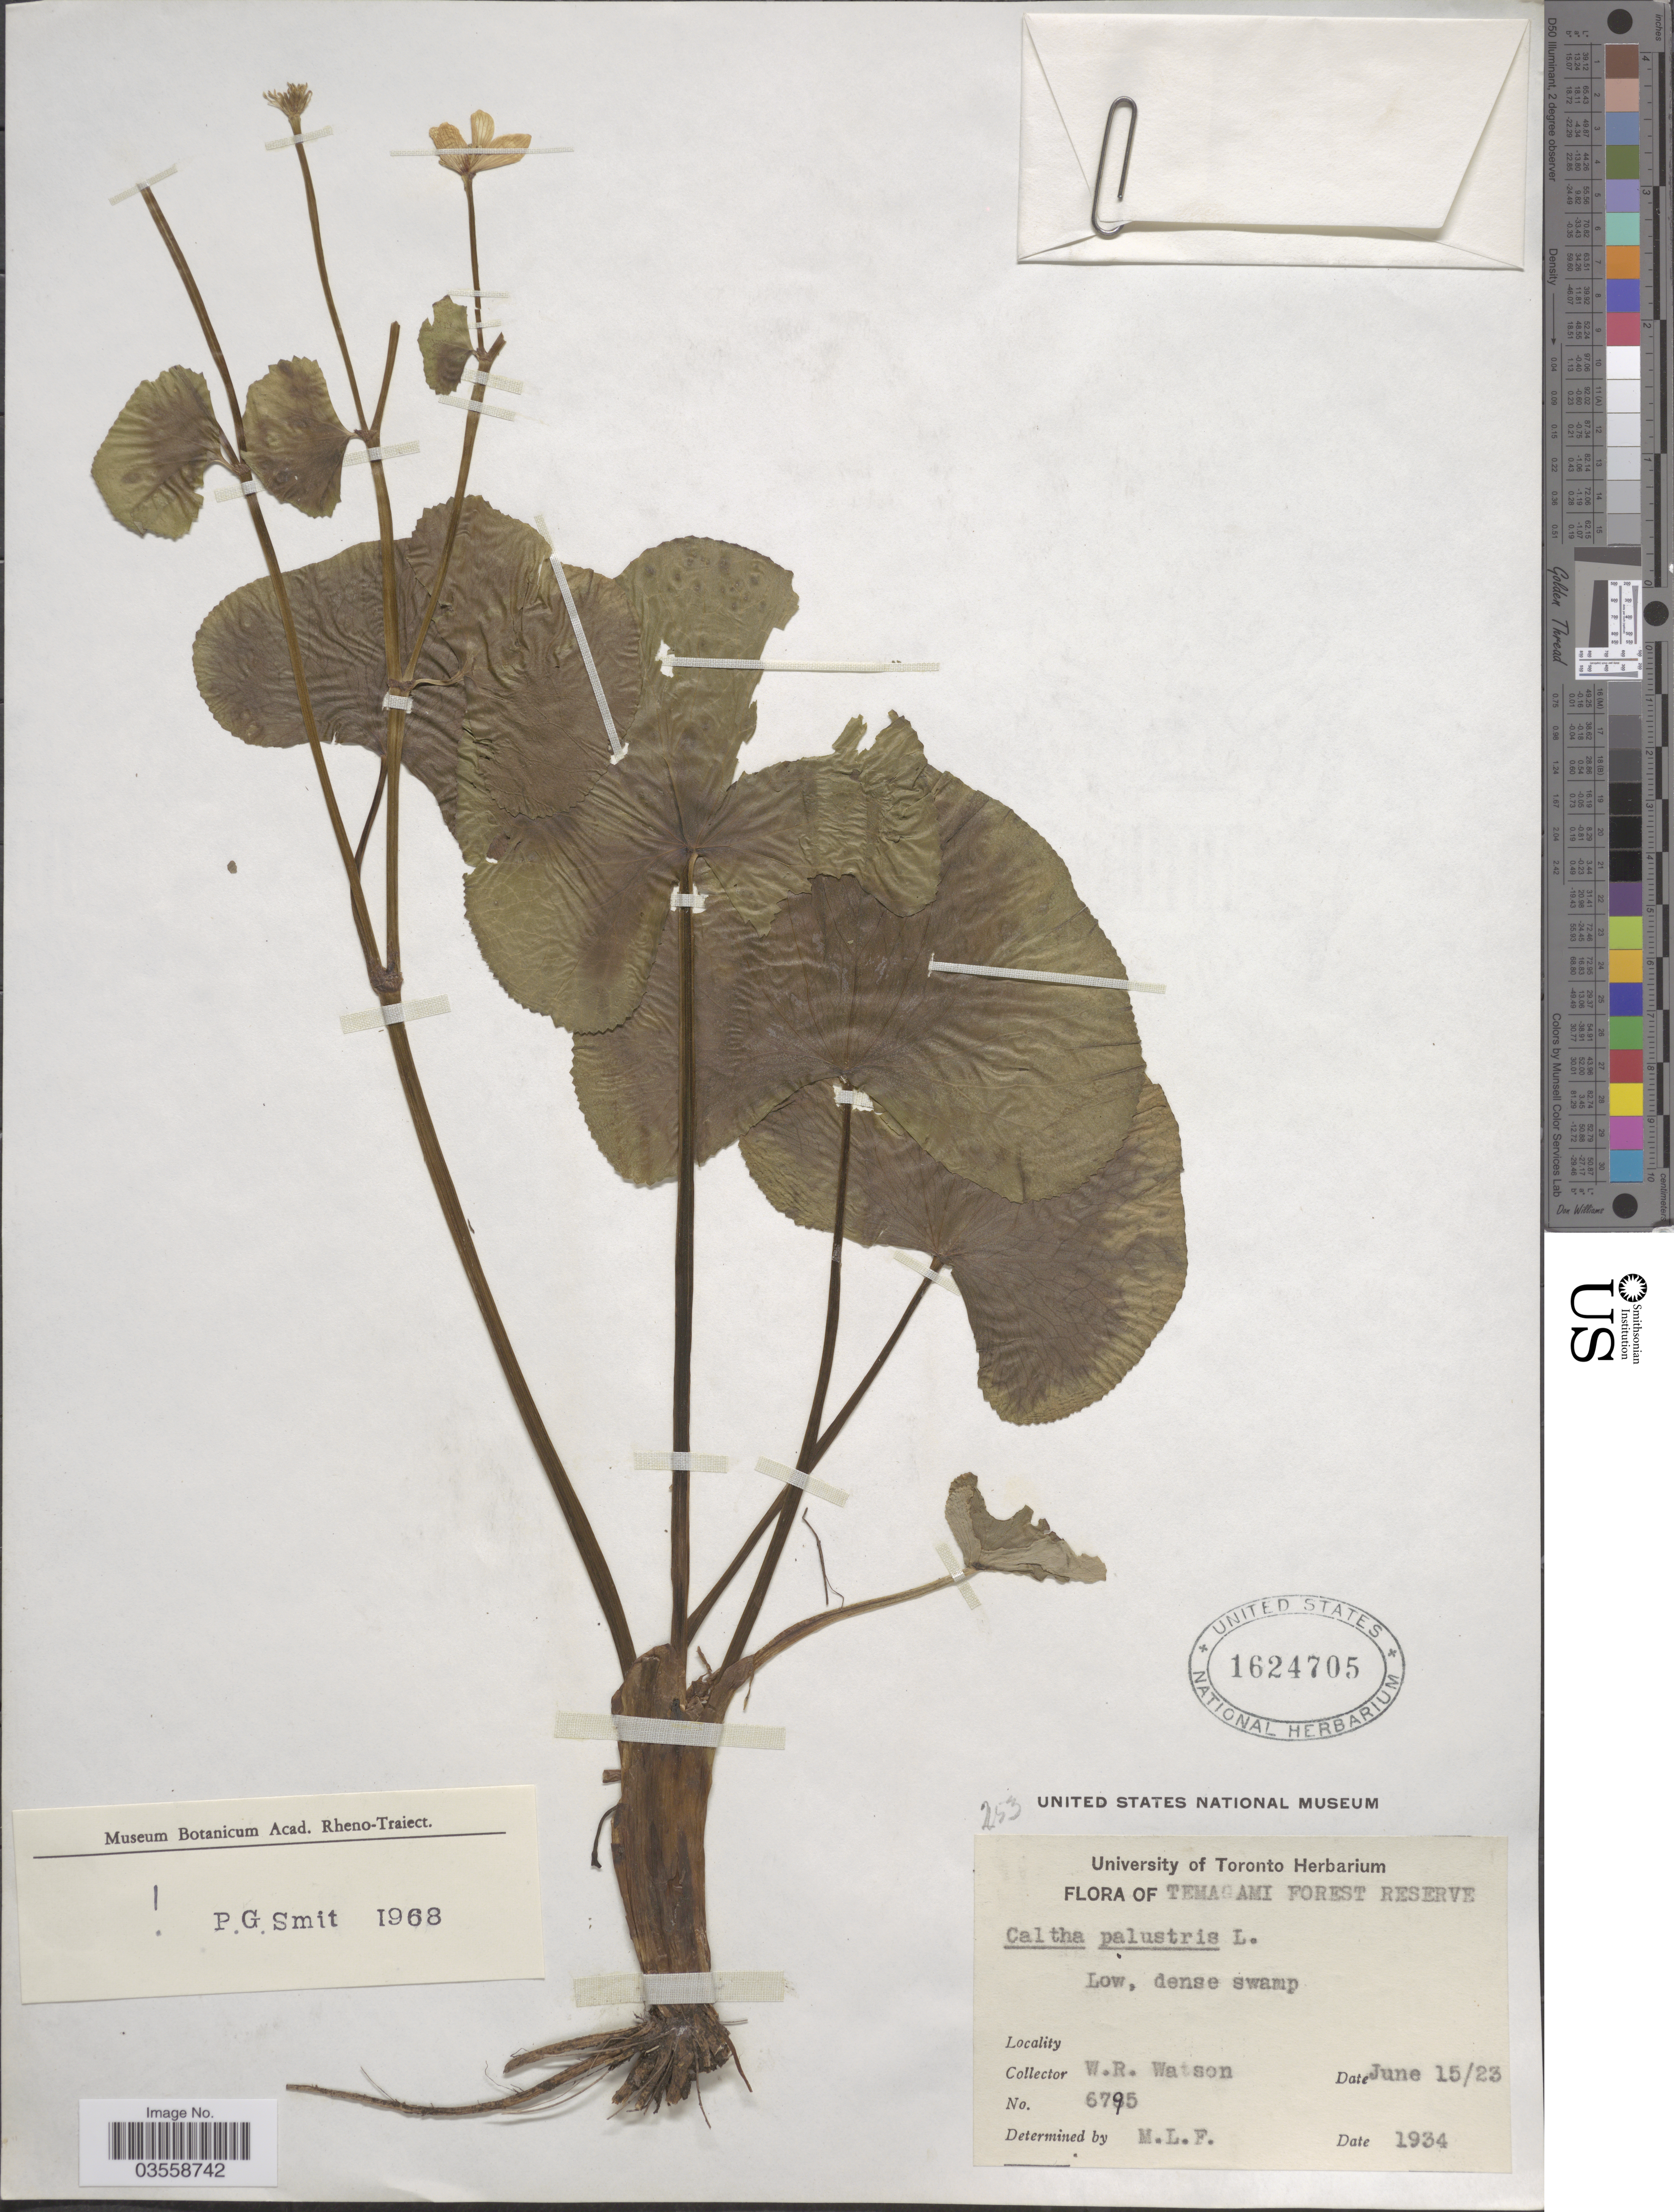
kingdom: Plantae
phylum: Tracheophyta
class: Magnoliopsida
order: Ranunculales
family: Ranunculaceae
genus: Caltha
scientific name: Caltha palustris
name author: L.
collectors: W. R. Watson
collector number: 6795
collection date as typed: Transcribed d/m/y: 15/6/23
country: Canada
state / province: Ontario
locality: Temagami Forest Reserve.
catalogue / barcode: US 1624705